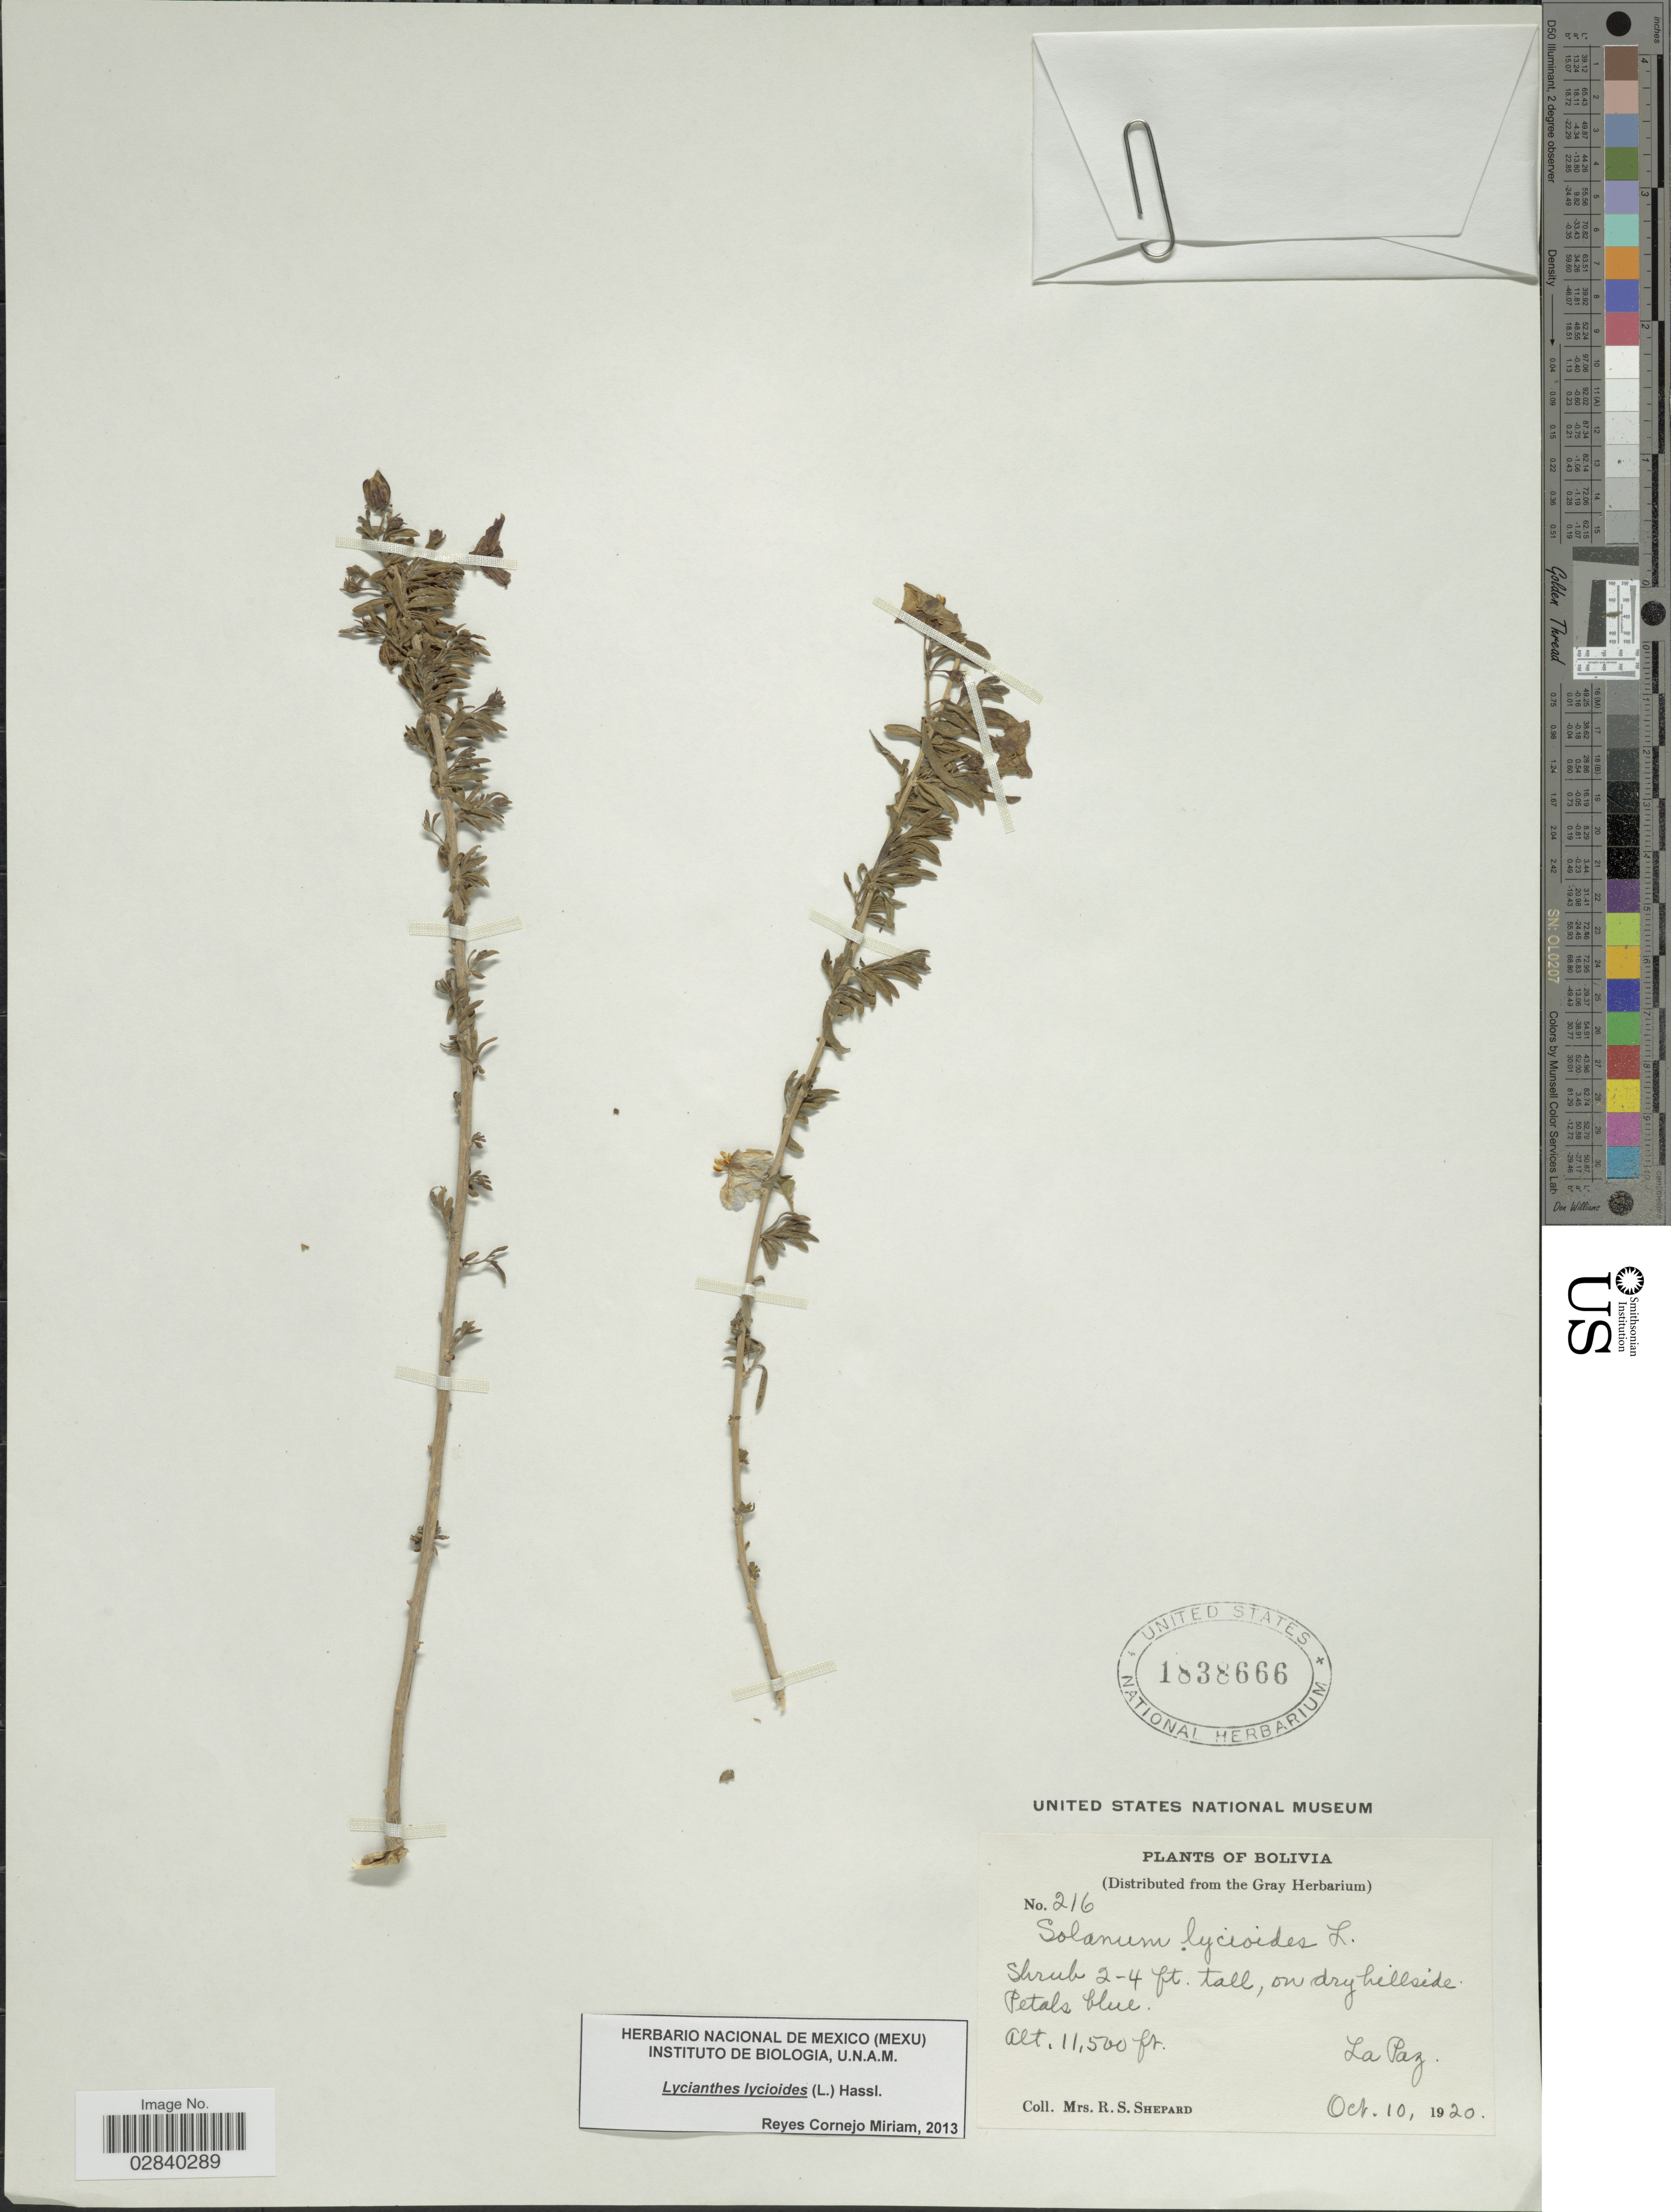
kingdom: Plantae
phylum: Tracheophyta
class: Magnoliopsida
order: Solanales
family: Solanaceae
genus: Lycianthes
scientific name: Lycianthes lycioides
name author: (L.) Hassl.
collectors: R. Shepard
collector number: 216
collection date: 1920-10-10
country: Bolivia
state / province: La Paz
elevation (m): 3505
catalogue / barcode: US 1838666